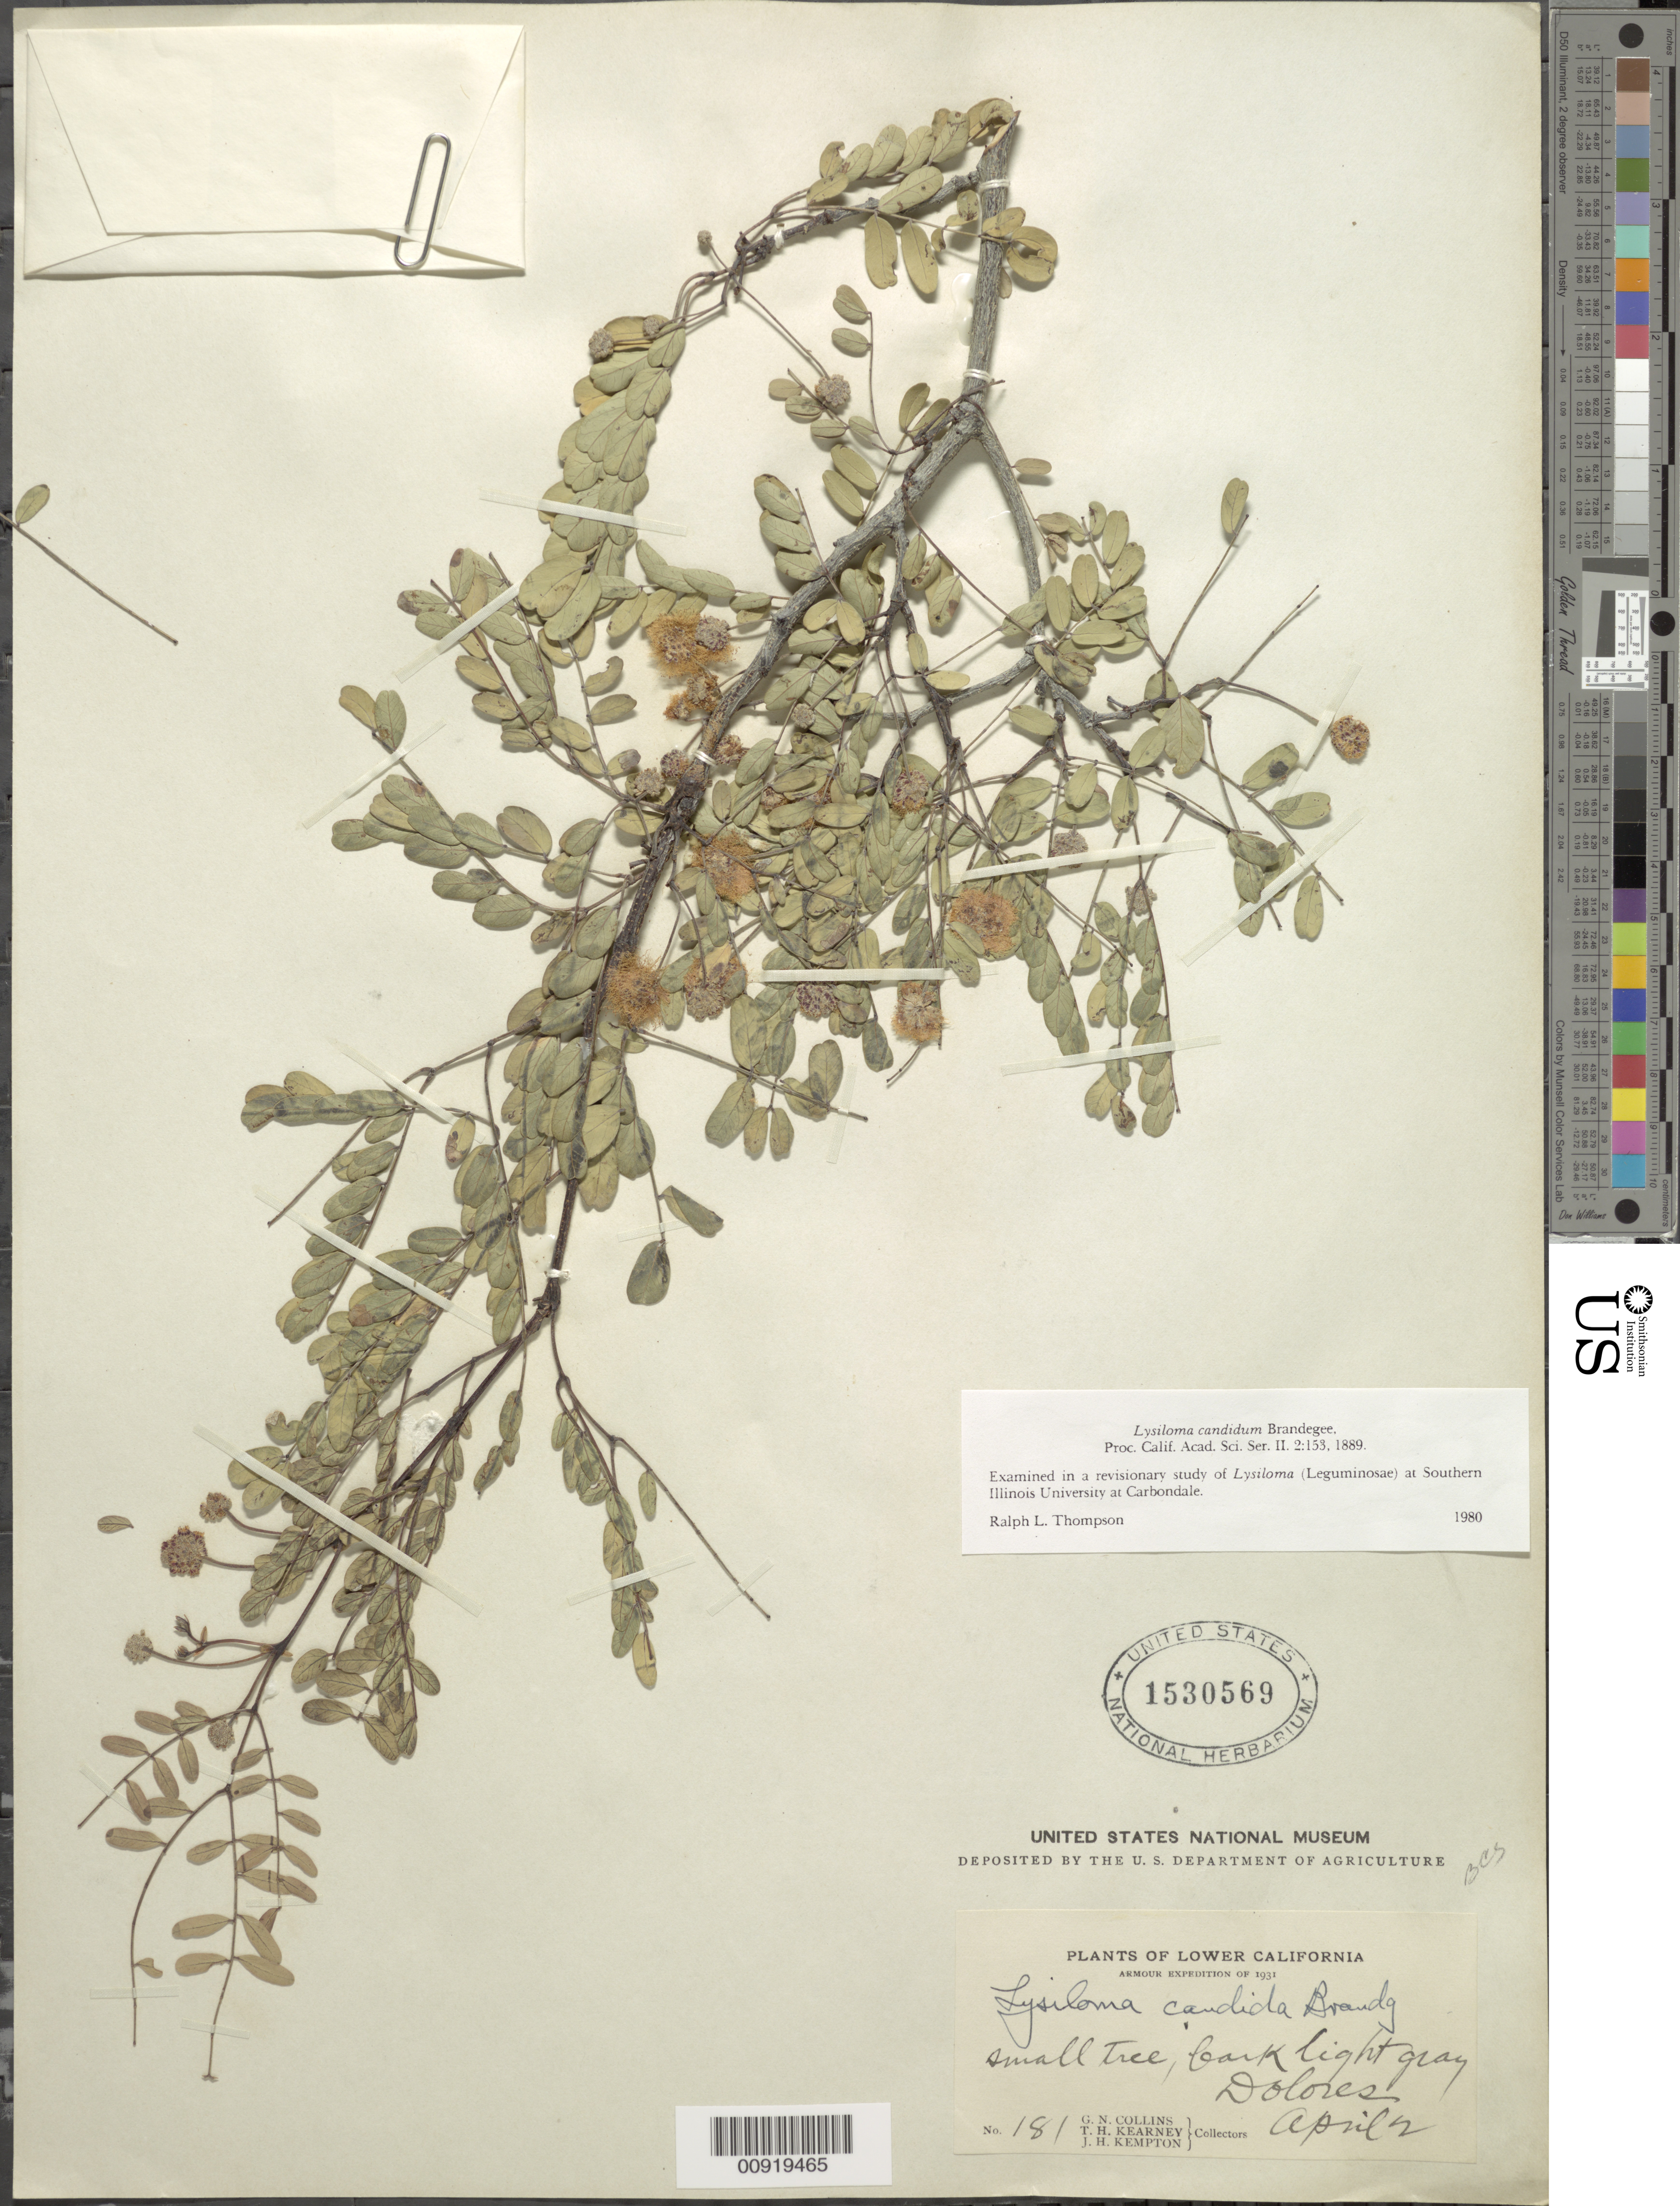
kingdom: Plantae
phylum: Tracheophyta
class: Magnoliopsida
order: Fabales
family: Fabaceae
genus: Lysiloma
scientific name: Lysiloma candidum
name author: Brandegee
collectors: G. N. Collins, T. H. Kearney & J. H. Kempton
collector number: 181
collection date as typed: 02 Apr 1931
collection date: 1931-04-02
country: Mexico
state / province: Baja California Sur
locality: Dolores. Lower California.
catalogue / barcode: US 1530569